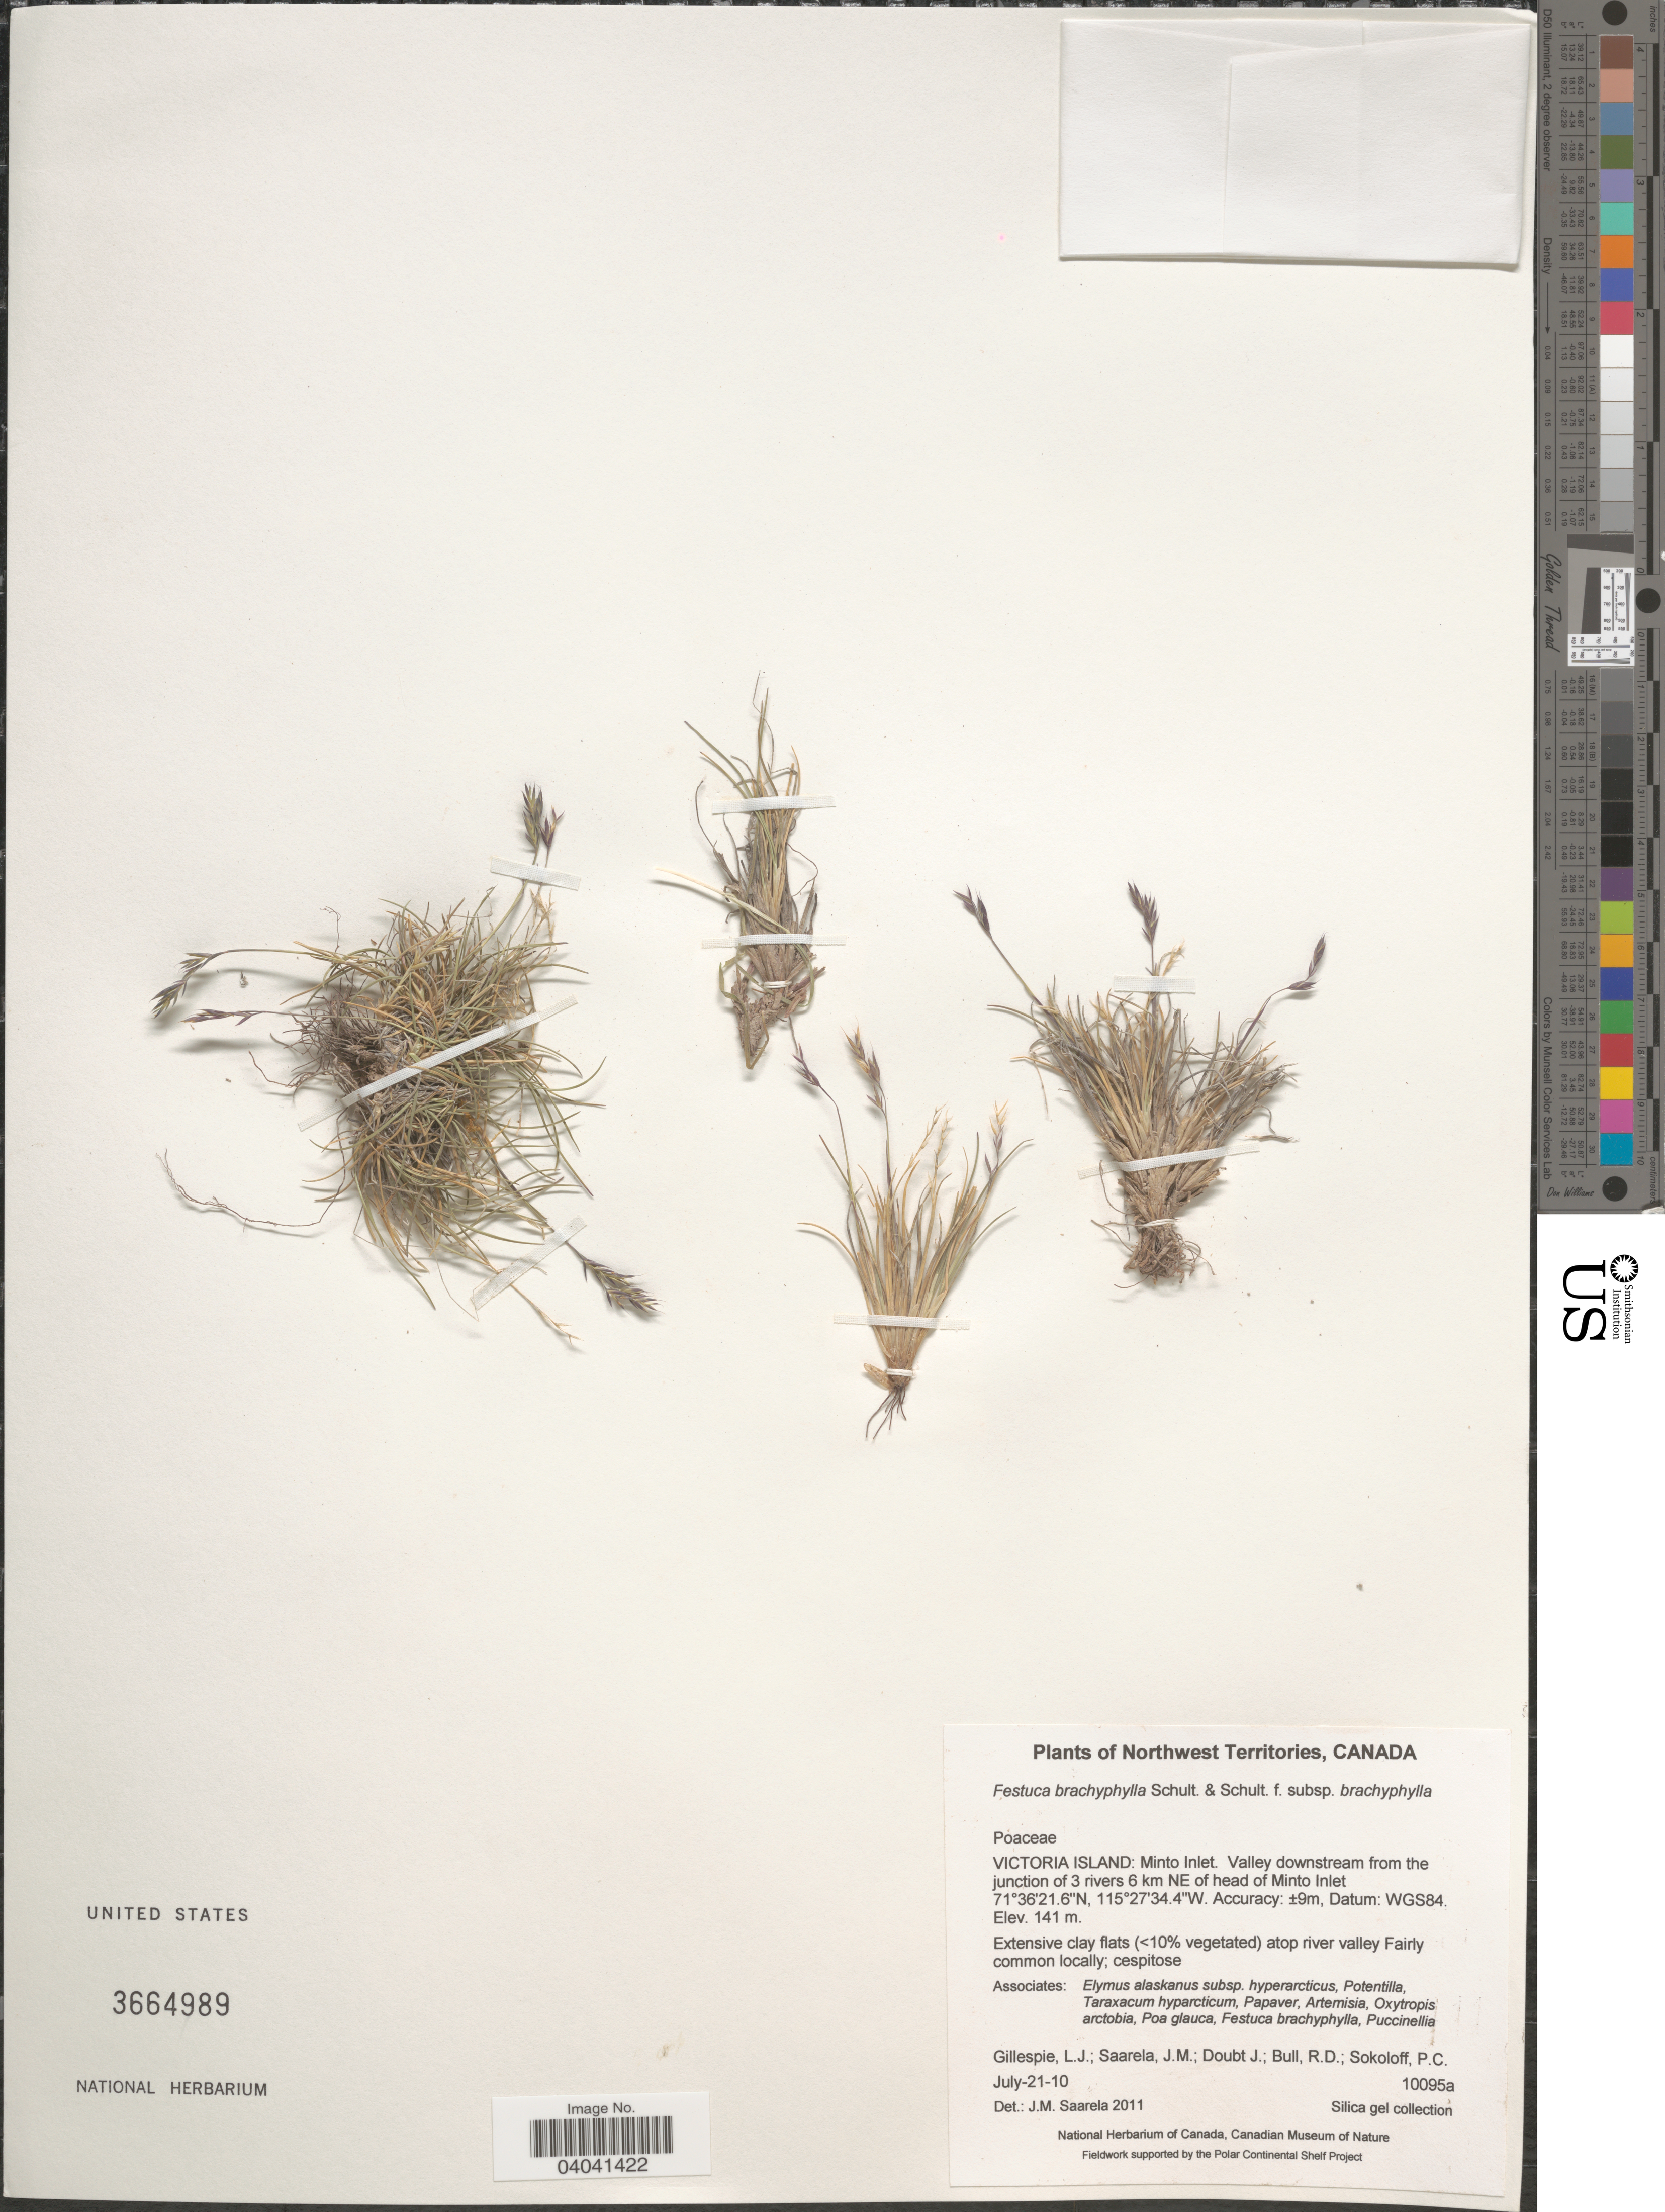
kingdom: Plantae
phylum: Tracheophyta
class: Liliopsida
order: Poales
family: Poaceae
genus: Festuca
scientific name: Festuca brachyphylla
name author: Schult. & Schult. f.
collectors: L. Gillespie, J. Saarela, J. Doubt, R. Bull & P. Sokoloff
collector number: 10095a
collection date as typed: Transcribed d/m/y: 21/7/10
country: Canada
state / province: Northwest Territories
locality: Victoria Island: Minto Inlet. Valley downstream from the junction of 3 rivers 6 km NE of head of Minto Inlet. Datum: WGS84.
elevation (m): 141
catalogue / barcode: US 3664989